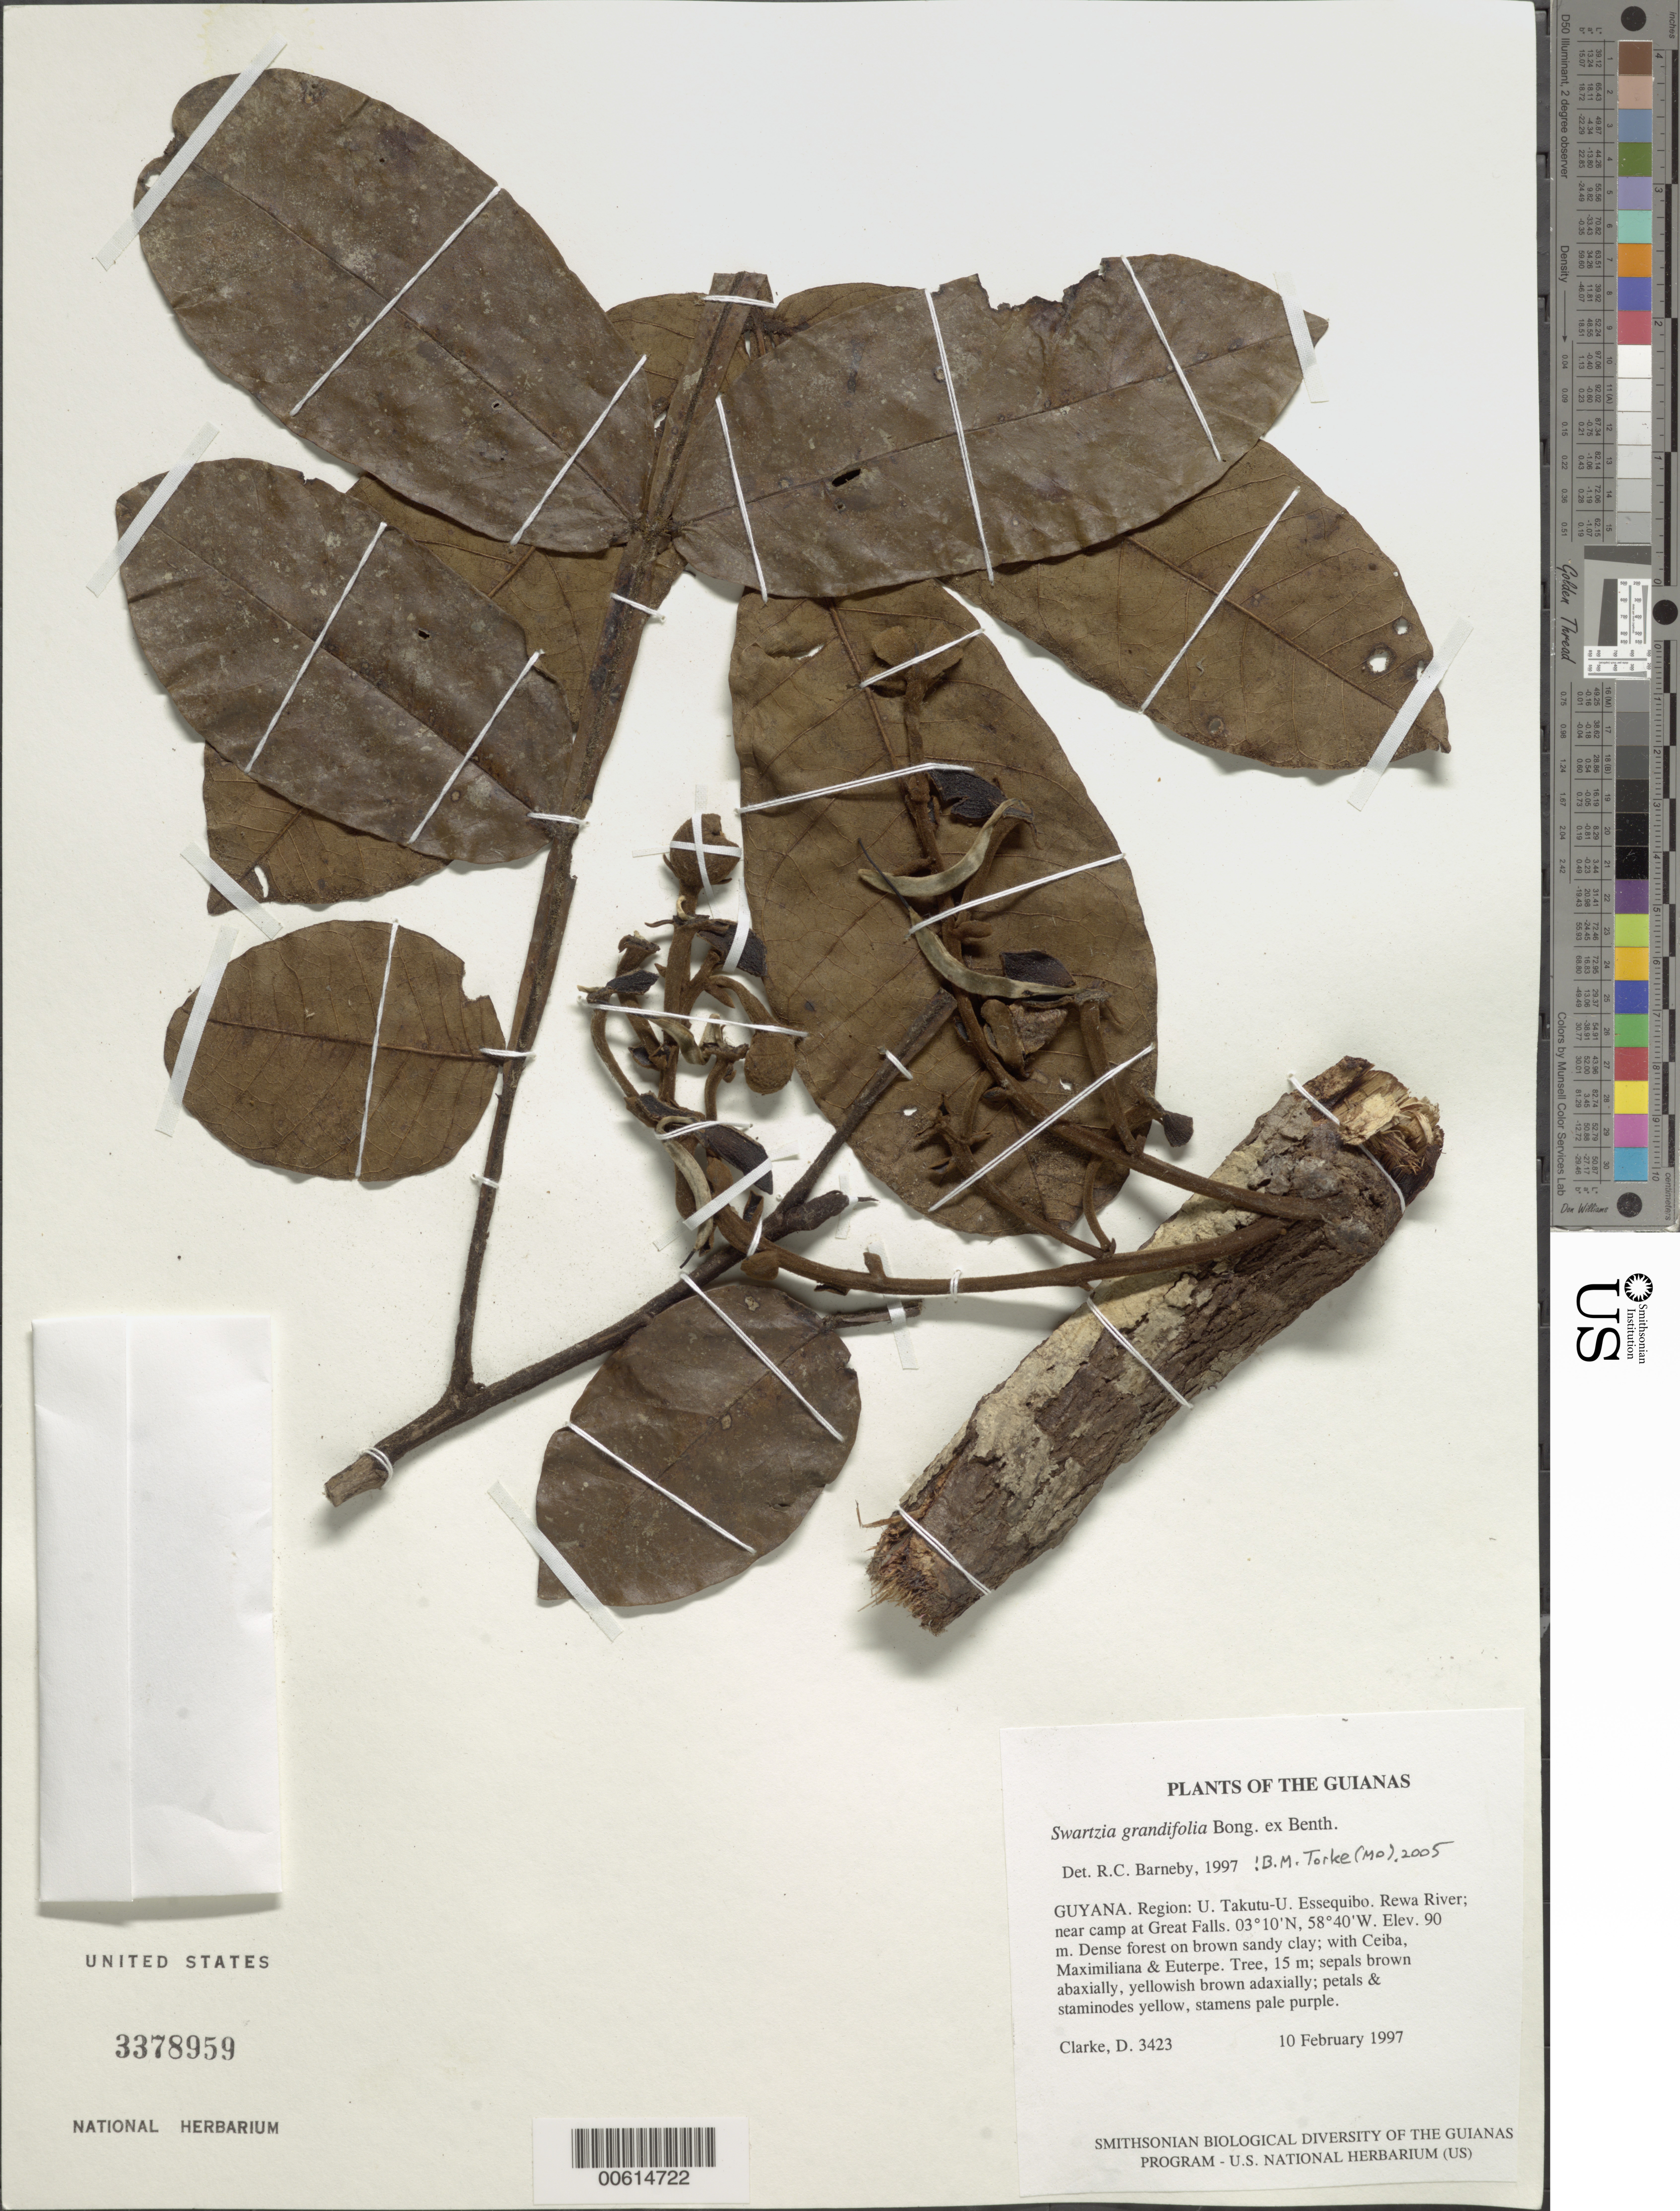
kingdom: Plantae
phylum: Tracheophyta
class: Magnoliopsida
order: Fabales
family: Fabaceae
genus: Swartzia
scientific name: Swartzia grandifolia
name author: Bong. ex Benth.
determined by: Barneby, Rupert C., (NY)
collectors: H. D. Clarke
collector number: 3423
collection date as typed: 10 February 1997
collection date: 1997-02-10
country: Guyana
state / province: U. Takutu-U. Essequibo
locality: Rewa River; near camp at Great Falls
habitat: Dense forest on brown sandy clay; with Ceiba, Maximiliana & Euterpe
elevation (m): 90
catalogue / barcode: US 3378959